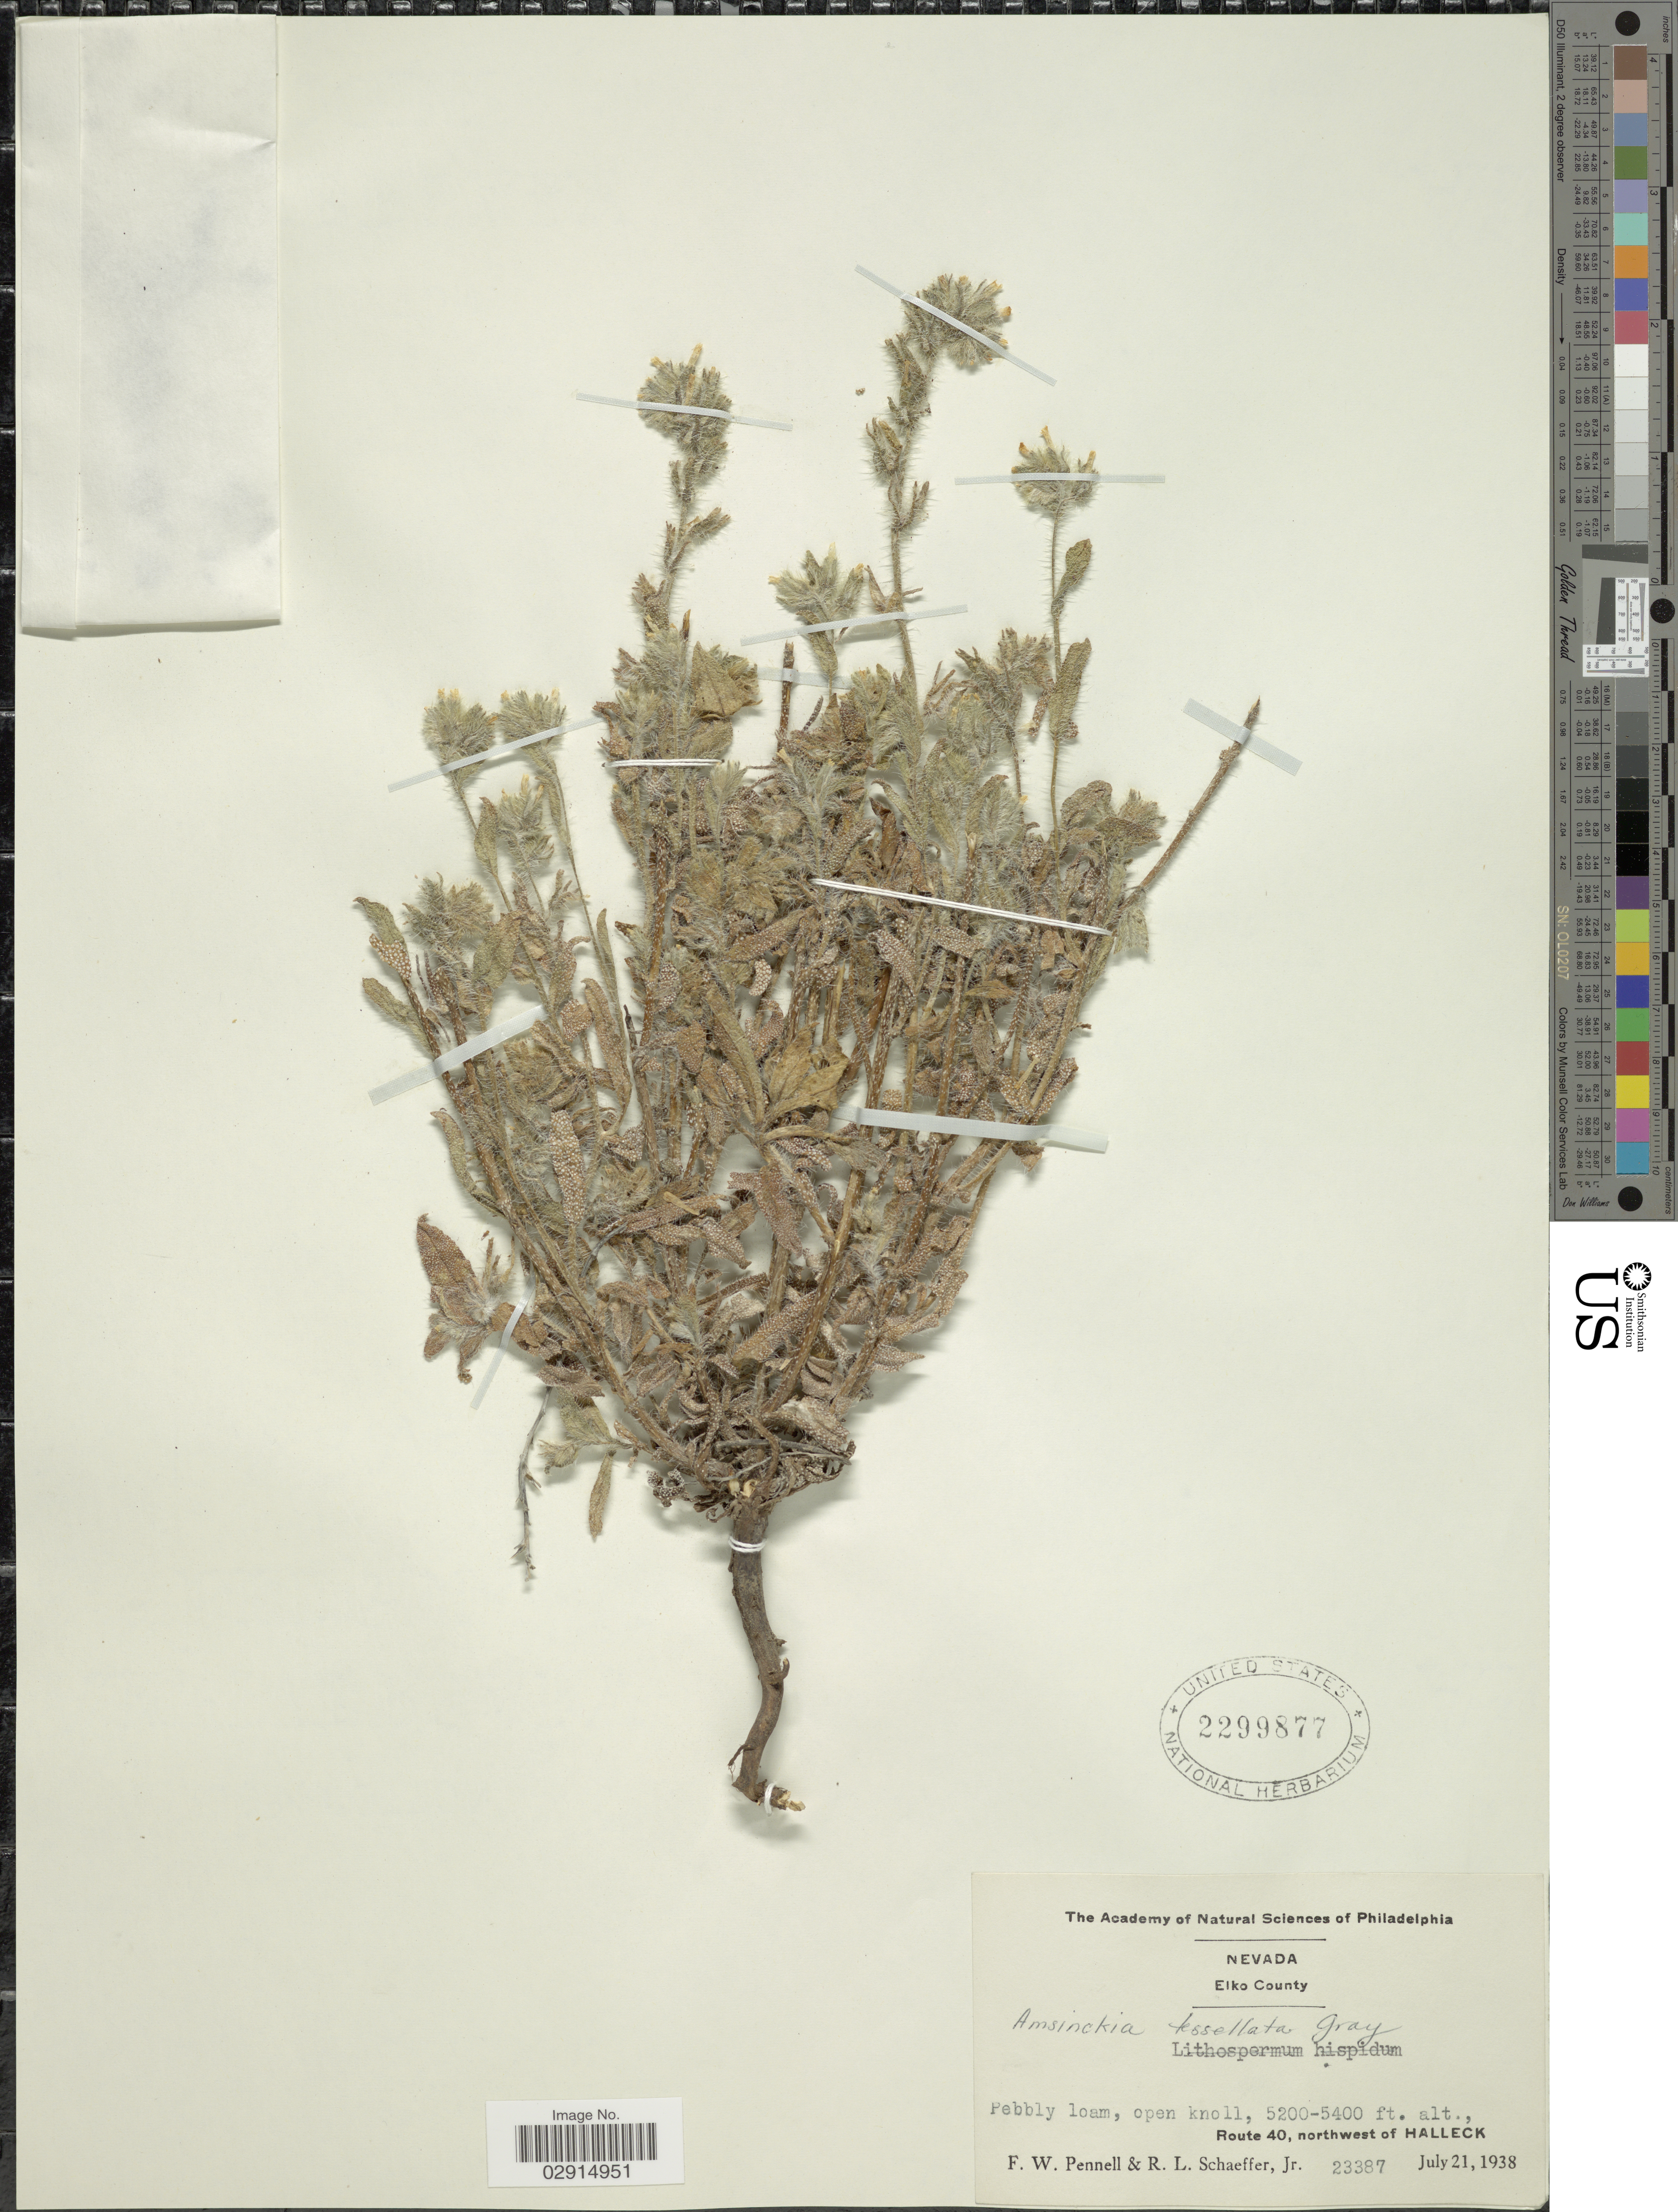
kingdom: Plantae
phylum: Tracheophyta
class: Magnoliopsida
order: Boraginales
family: Boraginaceae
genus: Lithospermum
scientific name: Lithospermum sp.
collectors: F. W. Pennell & R. L. Schaeffer Jr.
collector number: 23387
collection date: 1938-07-21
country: United States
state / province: Nevada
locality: Route 40, northwest of Halleck. Elko County. Nevada.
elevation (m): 1585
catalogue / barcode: US 2299877